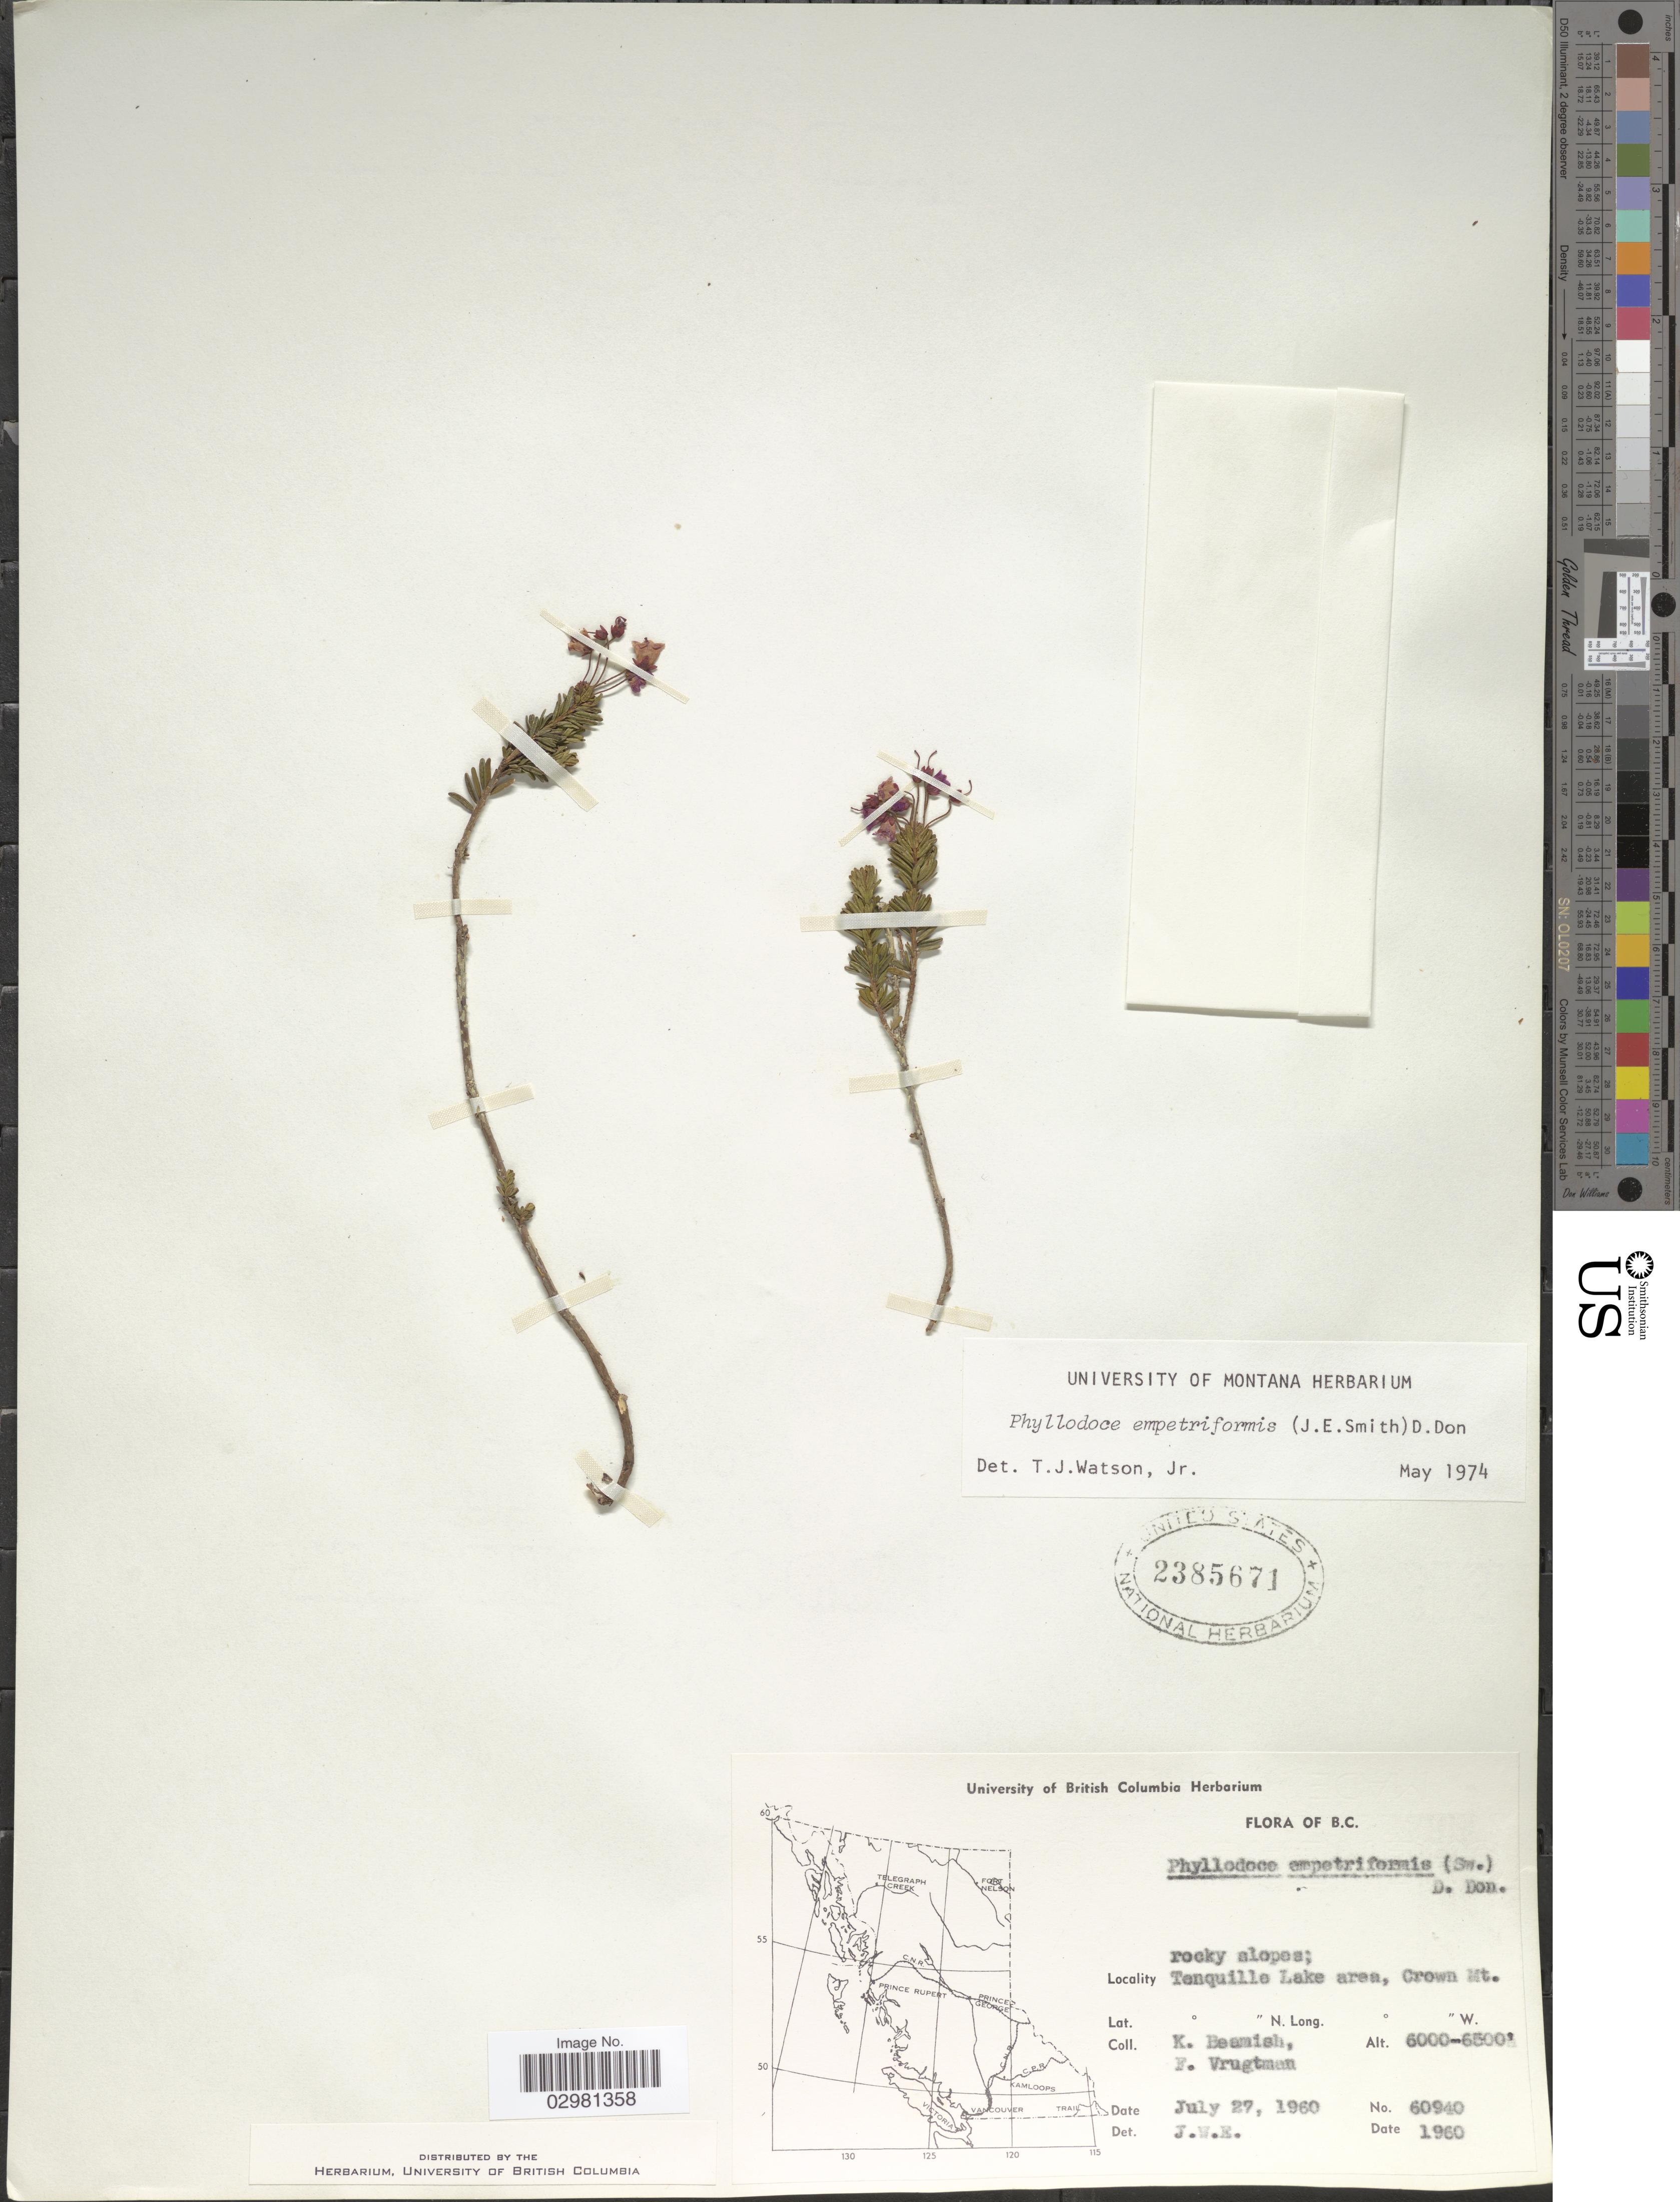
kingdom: Plantae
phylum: Tracheophyta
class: Magnoliopsida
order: Ericales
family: Ericaceae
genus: Phyllodoce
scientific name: Phyllodoce empetiformis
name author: (Small) D. Don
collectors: K. Beamish & F. Vrugtman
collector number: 60940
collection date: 1960-07-27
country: Canada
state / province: British Columbia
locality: Tenquille Lake area, Crown Mt.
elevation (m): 1829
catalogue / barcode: US 2385671